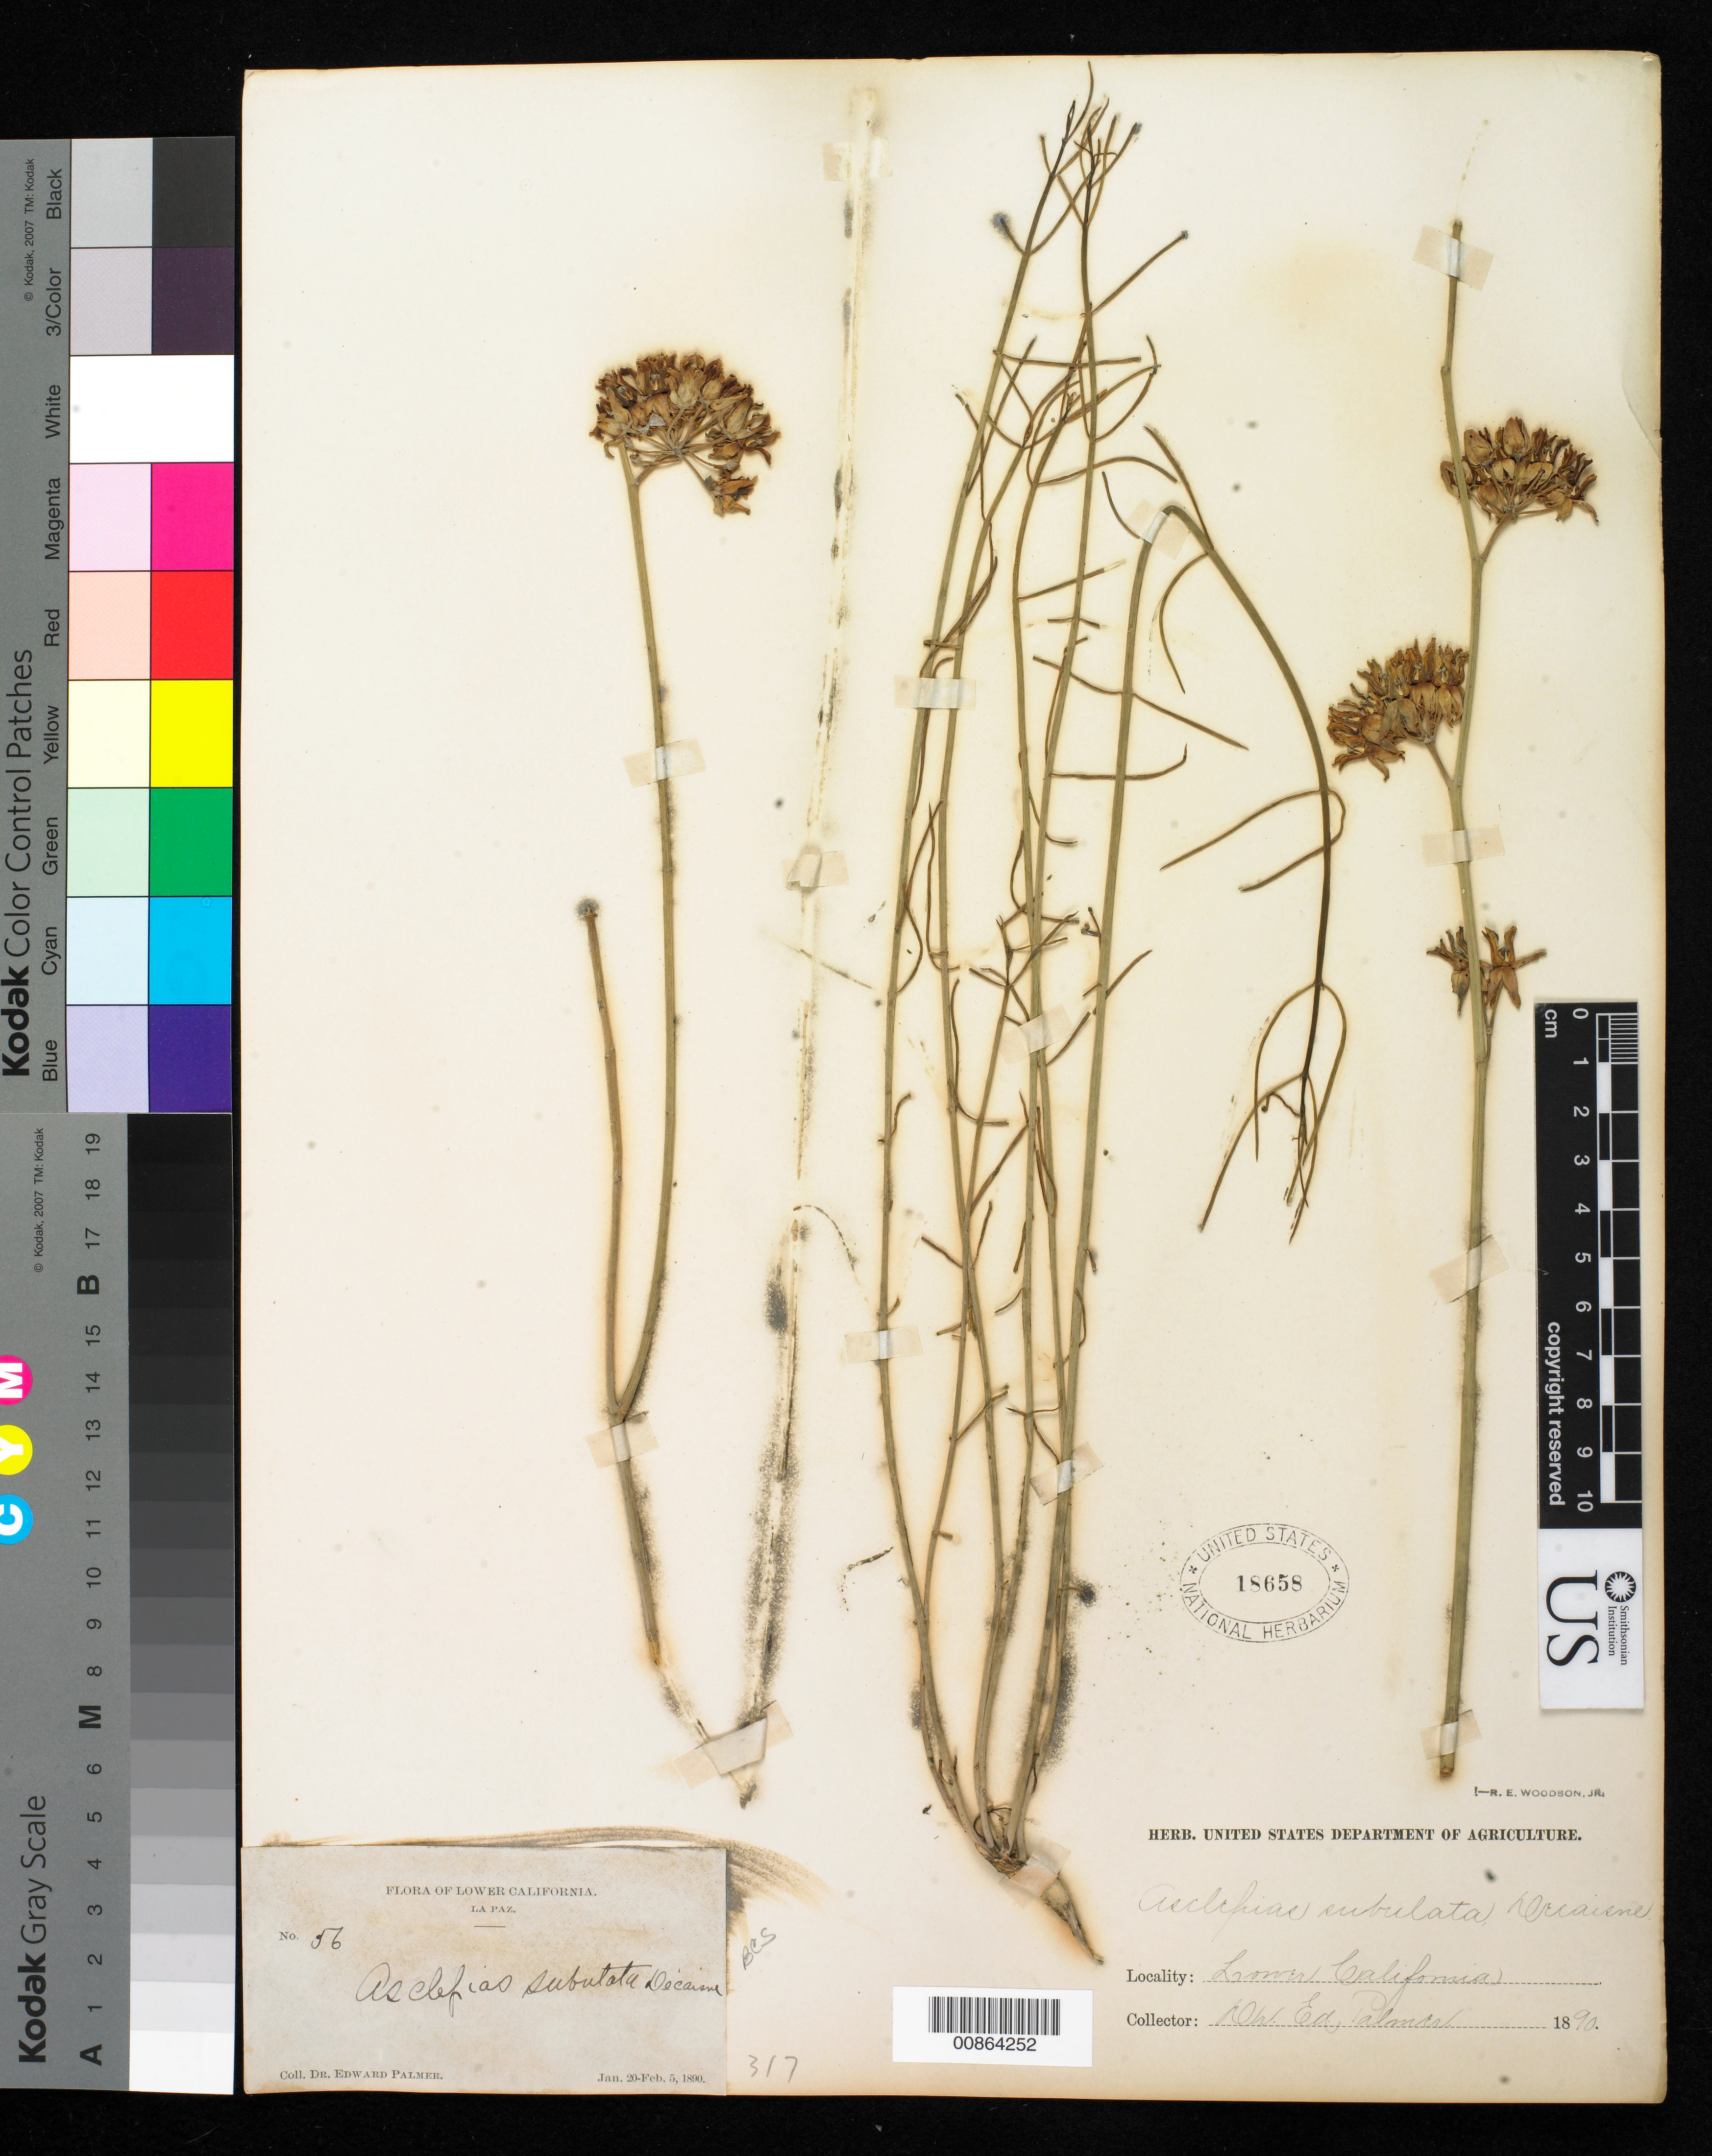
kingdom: Plantae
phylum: Tracheophyta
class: Magnoliopsida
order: Gentianales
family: Apocynaceae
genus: Asclepias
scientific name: Asclepias subulata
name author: Decne.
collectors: E. Palmer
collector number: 56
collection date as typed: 20 Jan 1890 to 05 Feb 1890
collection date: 1890-01-20/1890-02-05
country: Mexico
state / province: Baja California Sur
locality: La Paz, Baja California Sur.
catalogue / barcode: US 18658